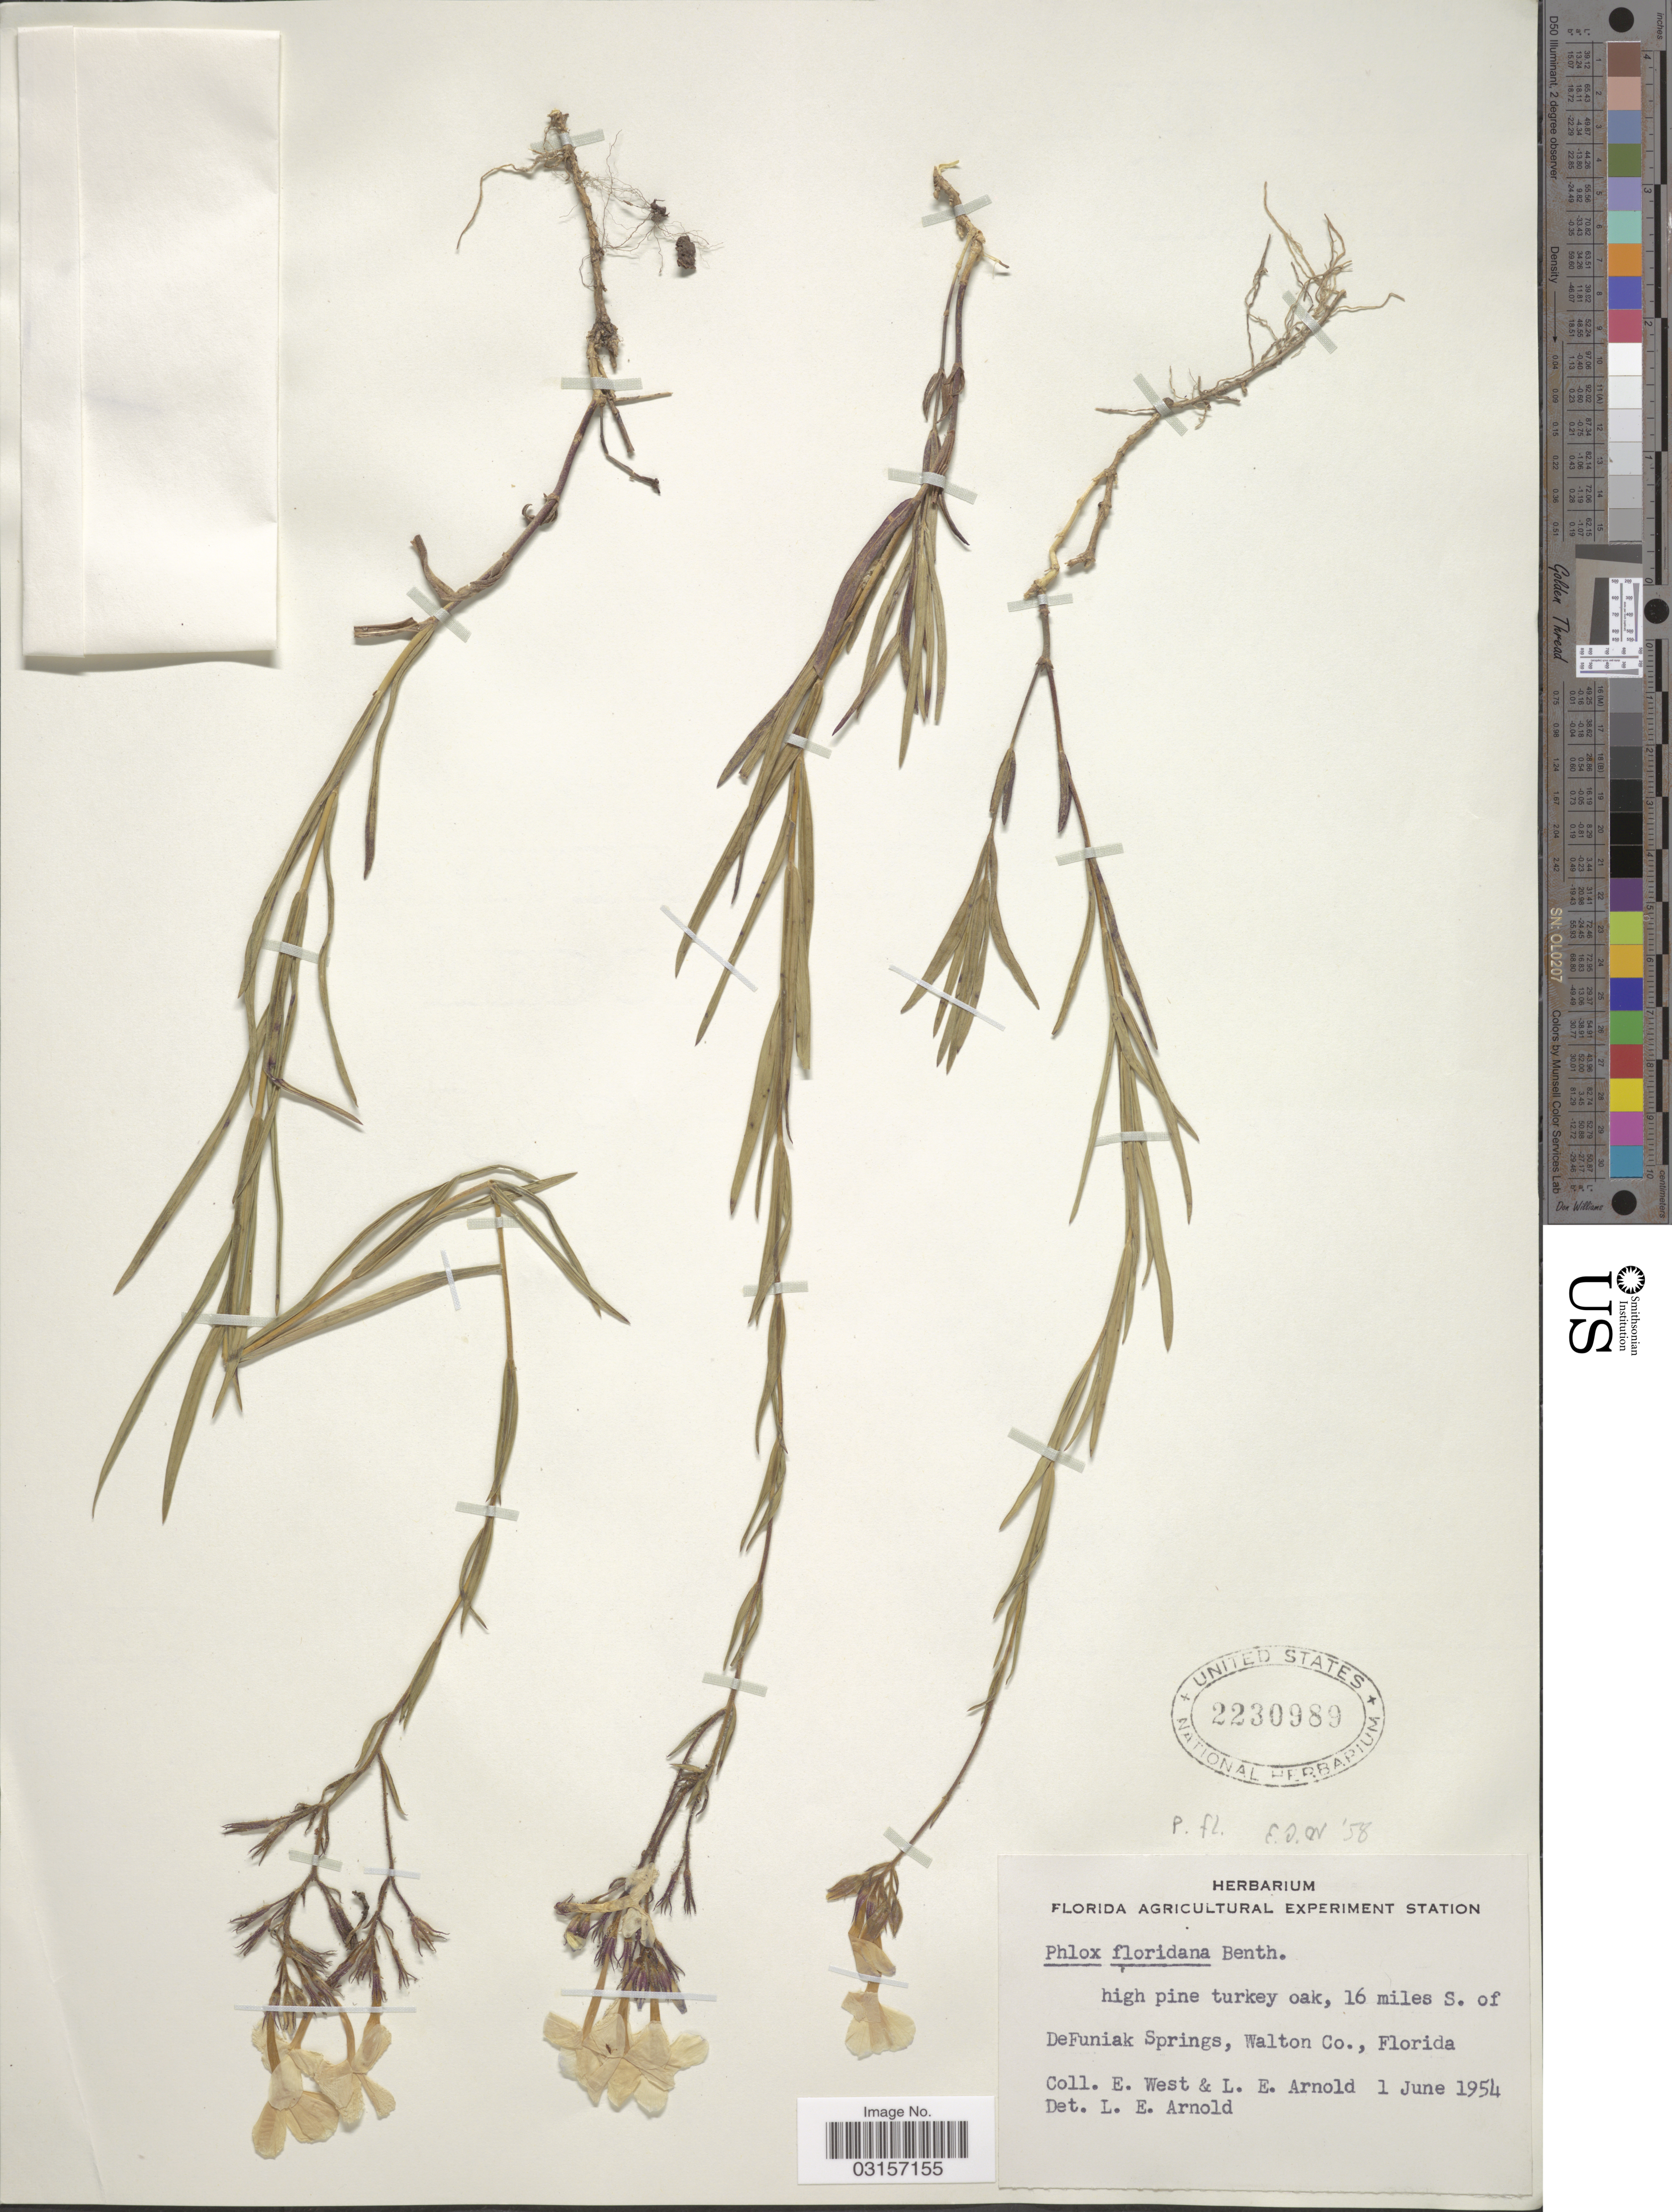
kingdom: Plantae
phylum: Tracheophyta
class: Magnoliopsida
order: Ericales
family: Polemoniaceae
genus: Phlox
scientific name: Phlox floridana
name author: Benth.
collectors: E. West & L. E. Arnold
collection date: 1954-06-01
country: United States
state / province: Florida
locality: DeFuniak Springs, Walton Co., Florida.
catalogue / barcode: US 2230989